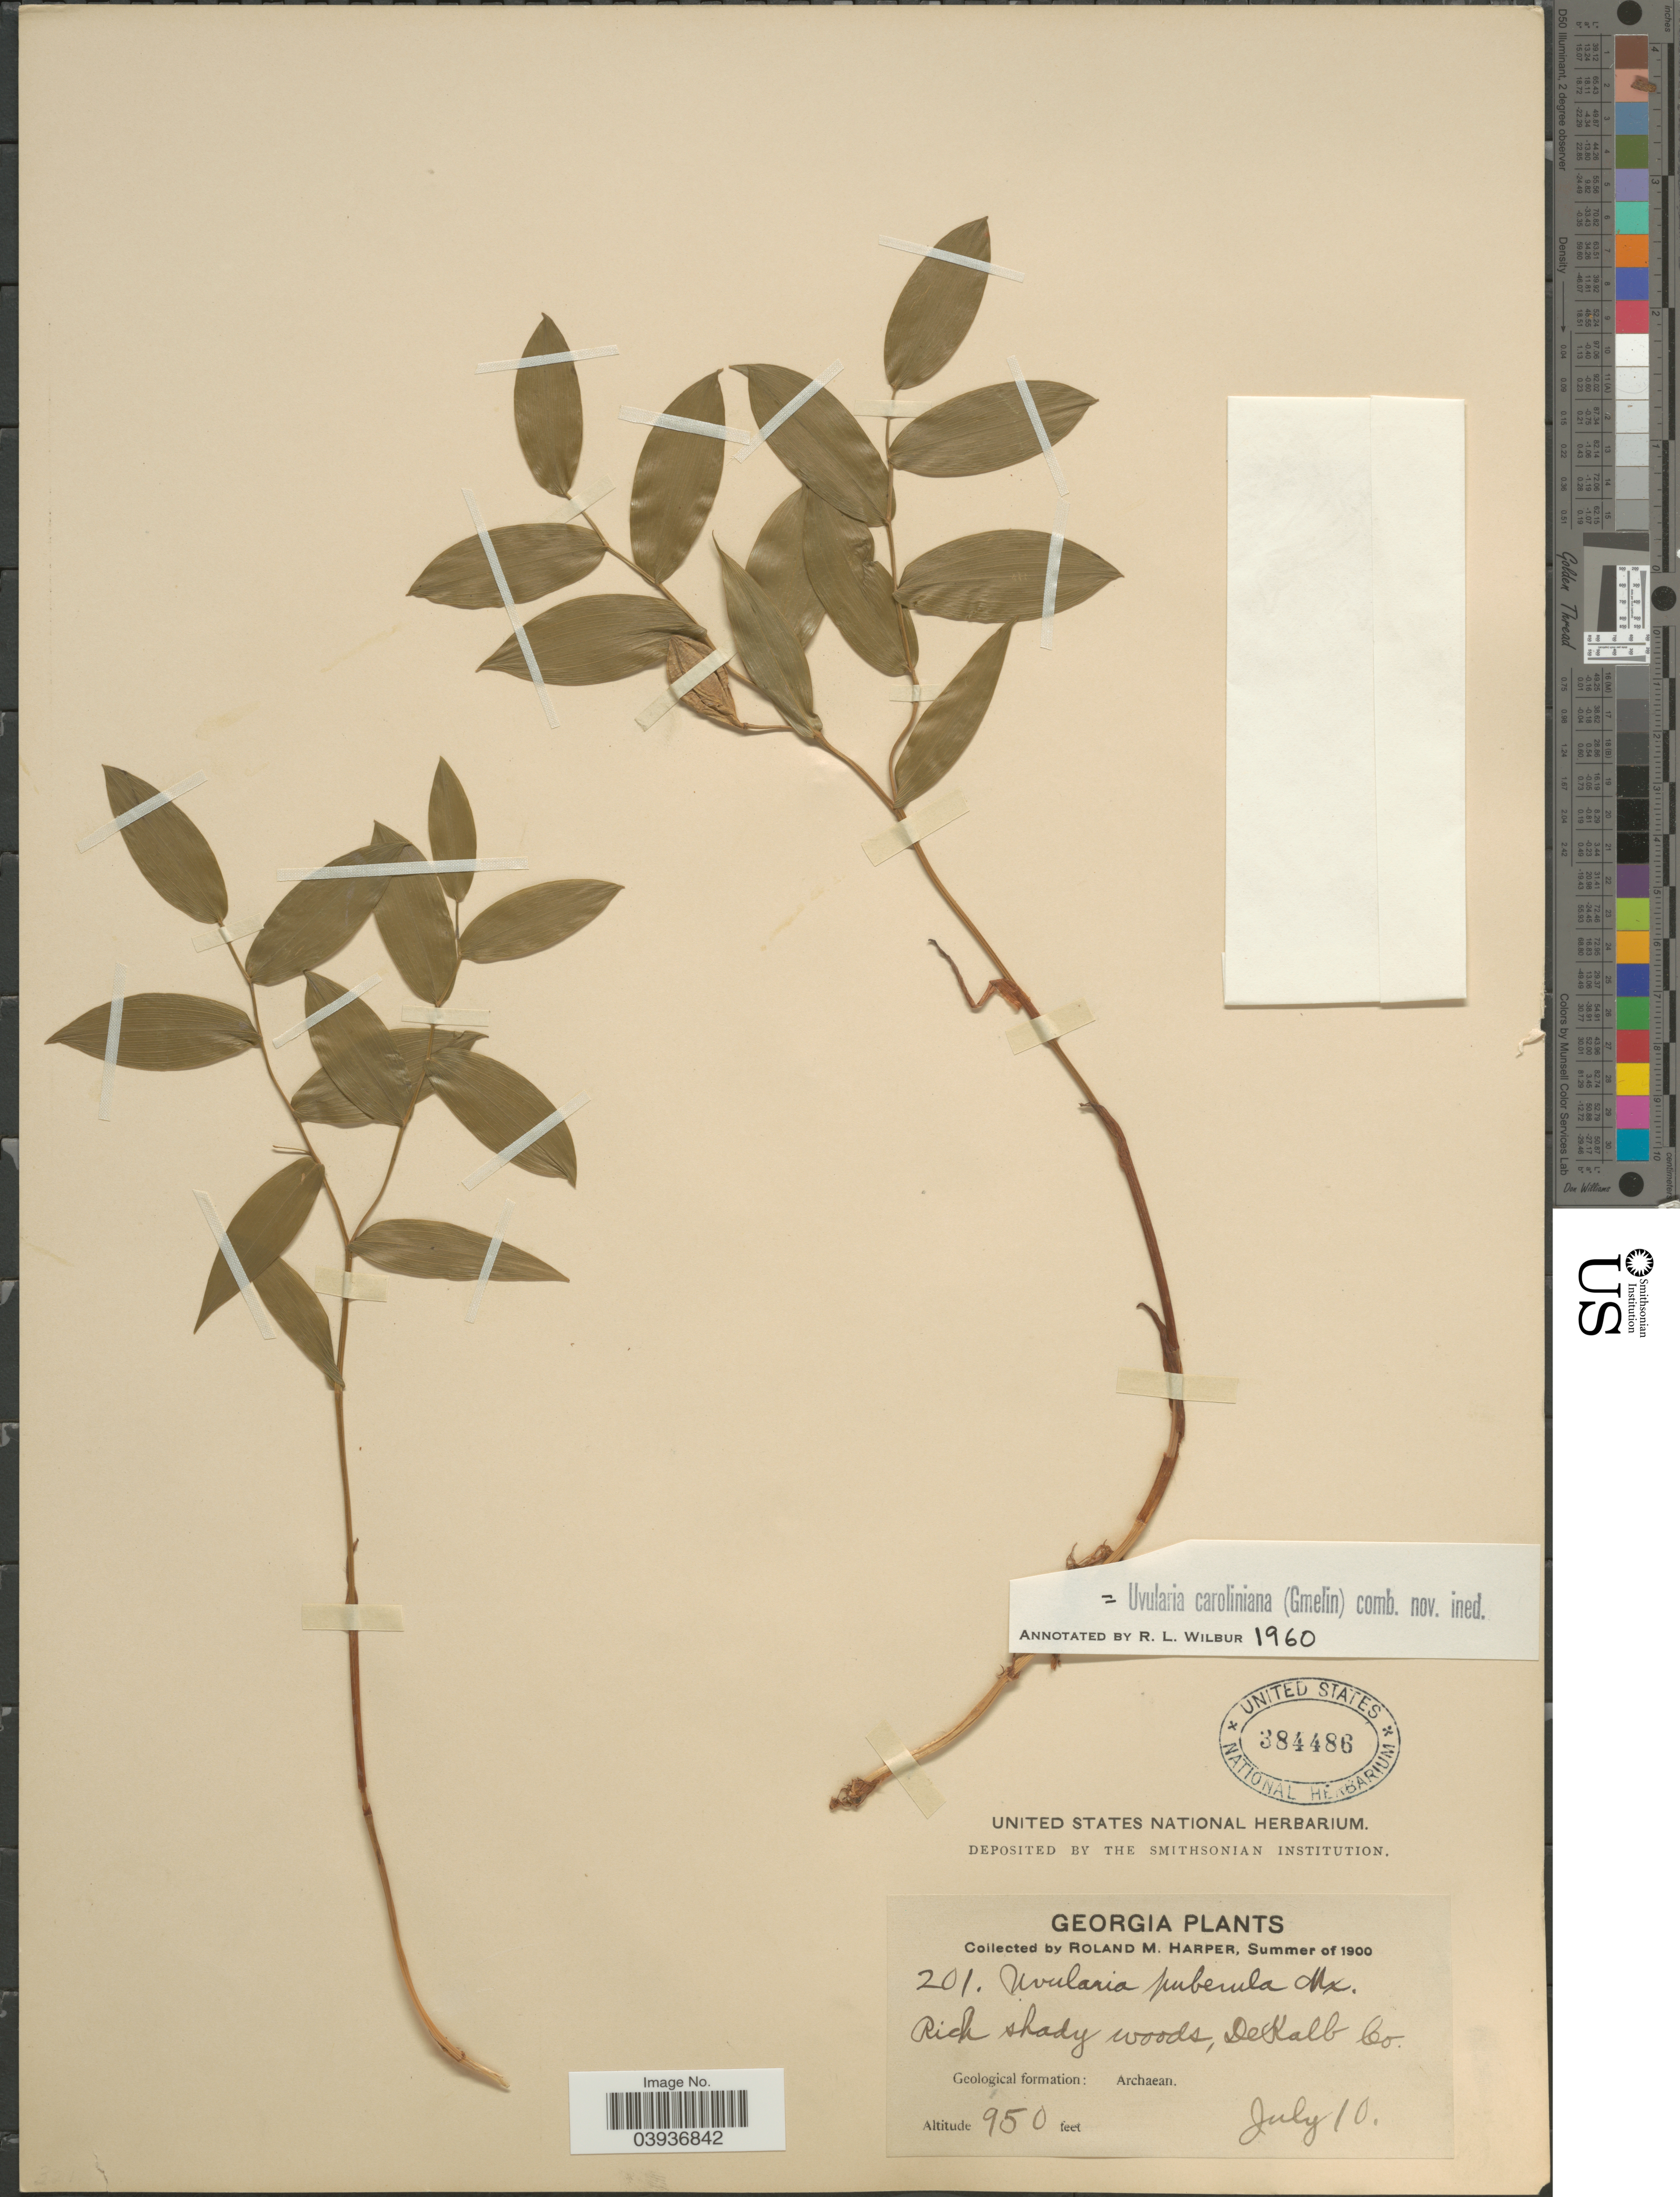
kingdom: Plantae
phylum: Tracheophyta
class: Liliopsida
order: Liliales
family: Colchicaceae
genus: Uvularia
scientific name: Uvularia caroliniana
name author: (J.F. Gmel.) Wilbur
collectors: R. M. Harper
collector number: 201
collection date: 1900-07-10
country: United States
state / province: Georgia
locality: DeKalb Co. Geological formation: Archaean.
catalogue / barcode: US 384486